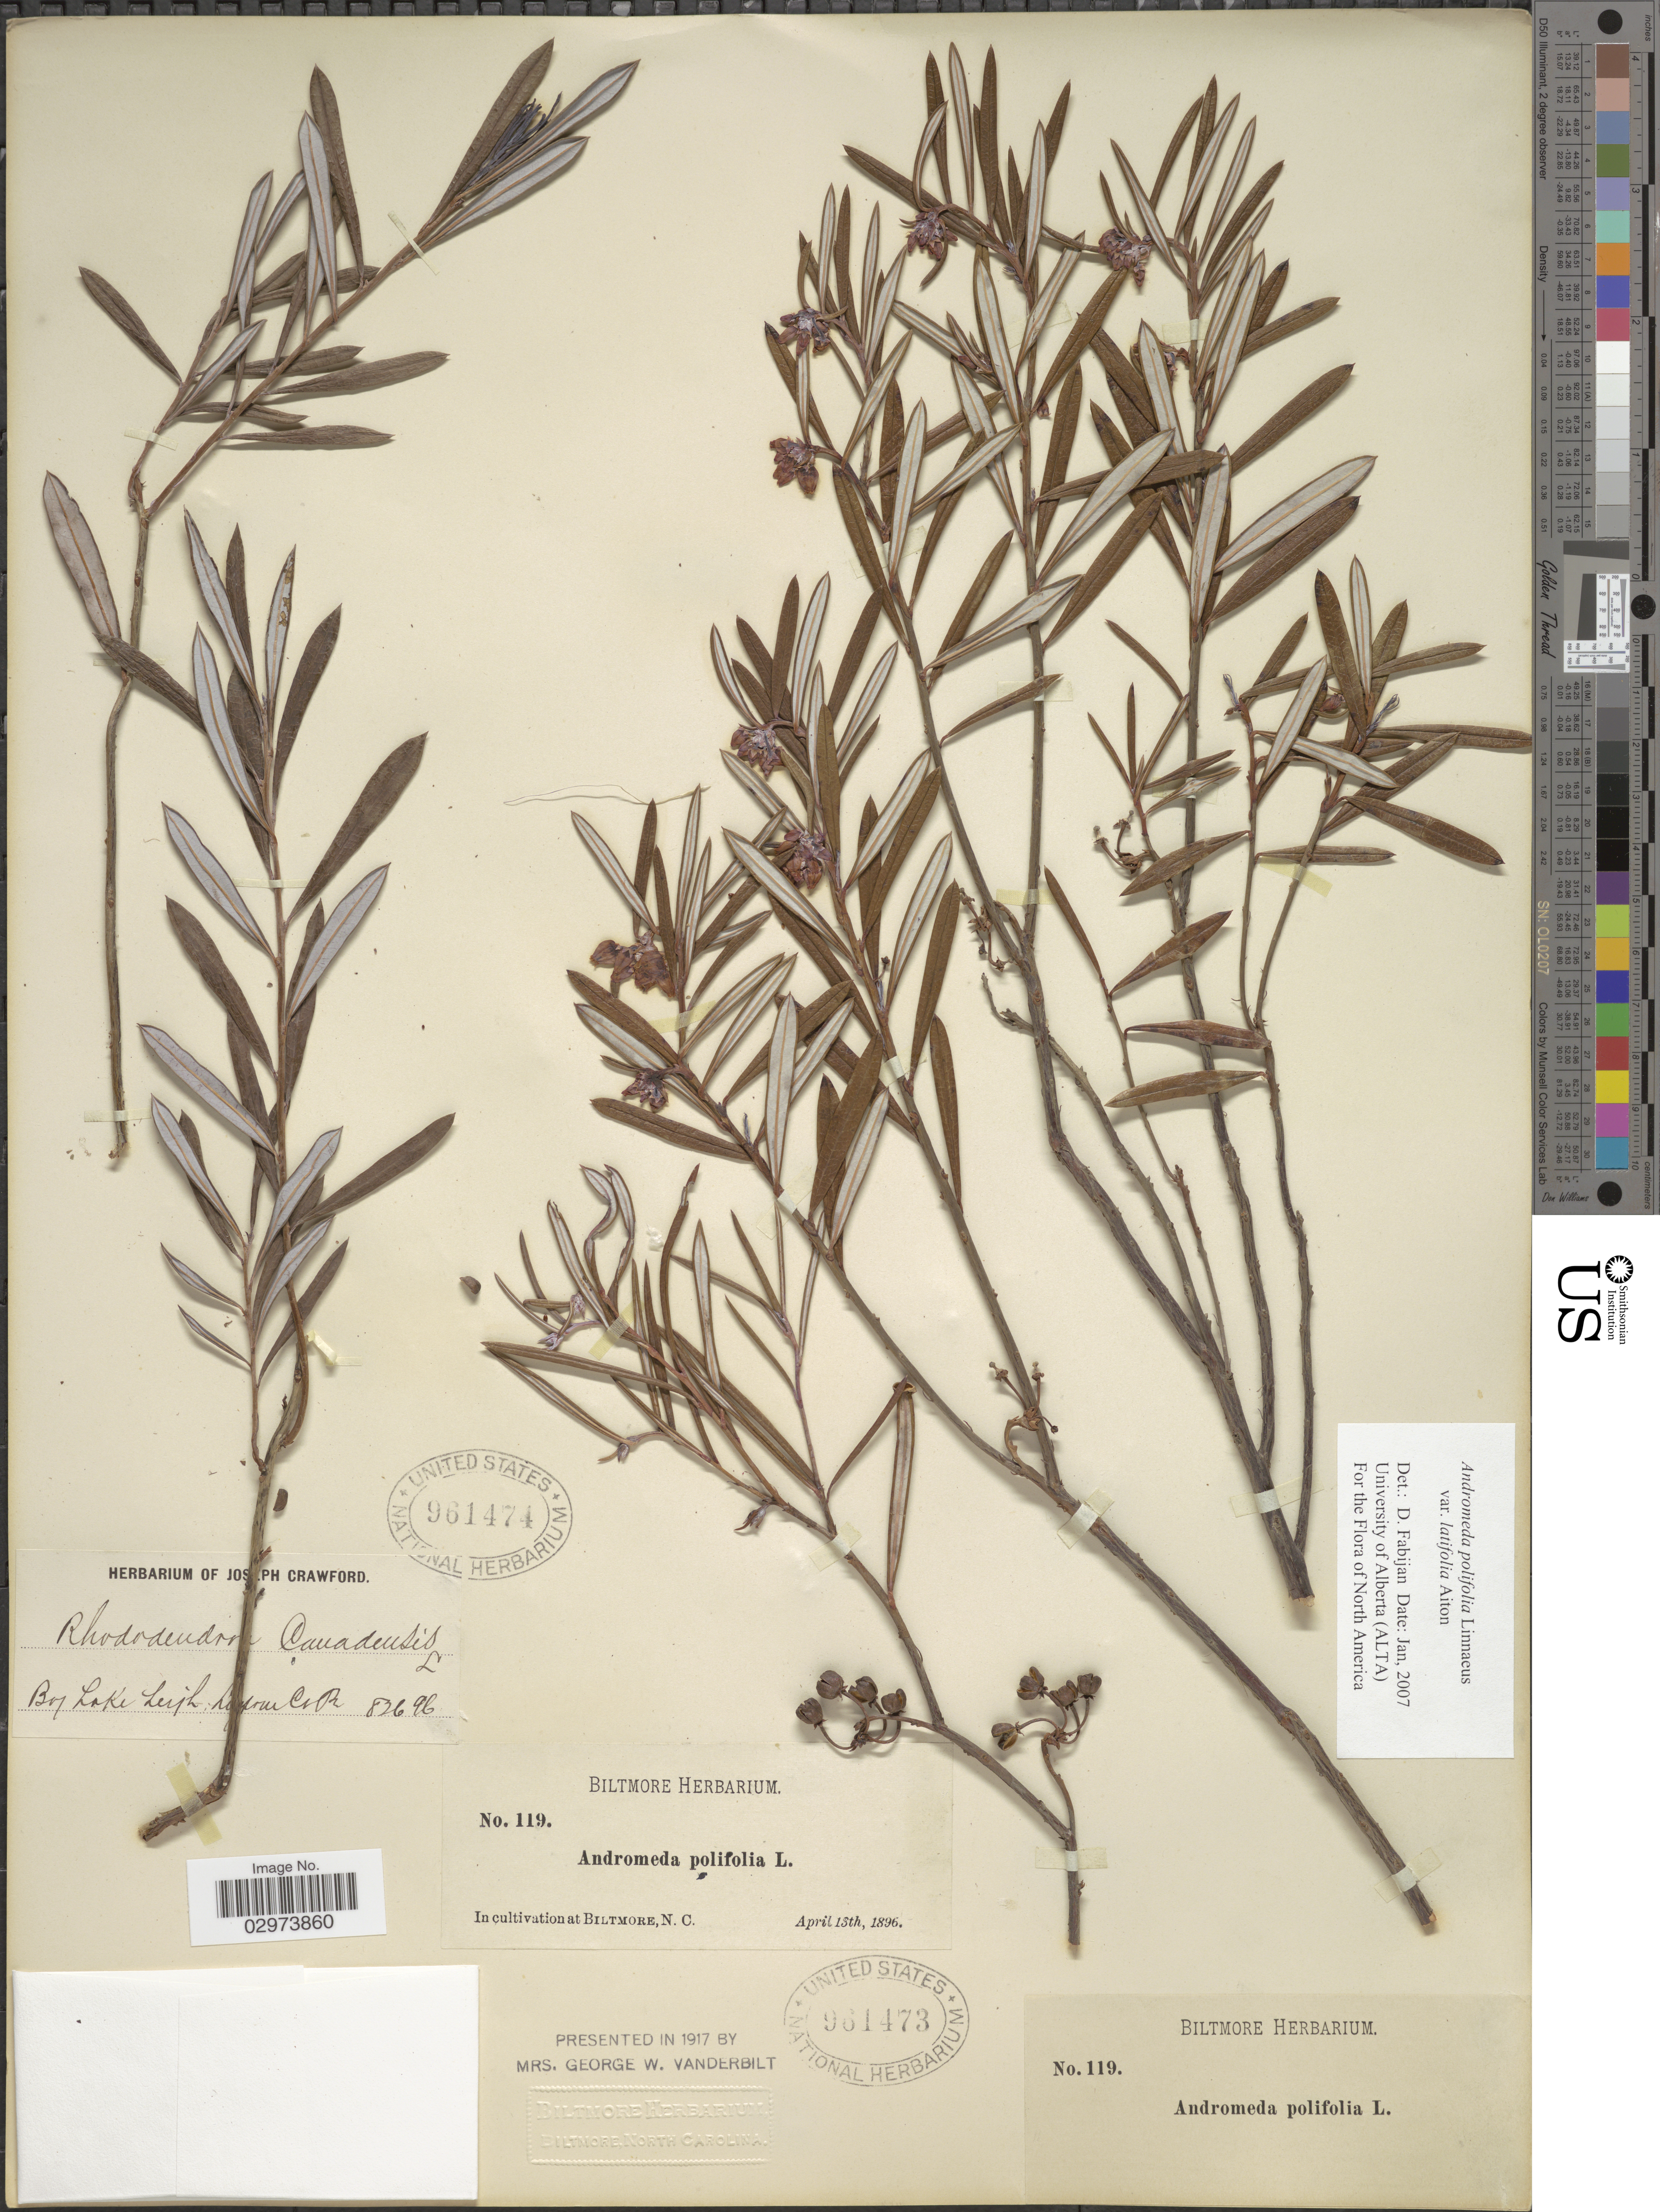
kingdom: Plantae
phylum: Tracheophyta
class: Magnoliopsida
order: Ericales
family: Ericaceae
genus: Andromeda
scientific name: Andromeda polifolia var. latifolia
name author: Aiton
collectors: ex herb. Biltmore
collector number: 119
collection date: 1896-04-13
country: United States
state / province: North Carolina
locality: In cultivation at Biltmore, N.C.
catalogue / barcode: US 961473